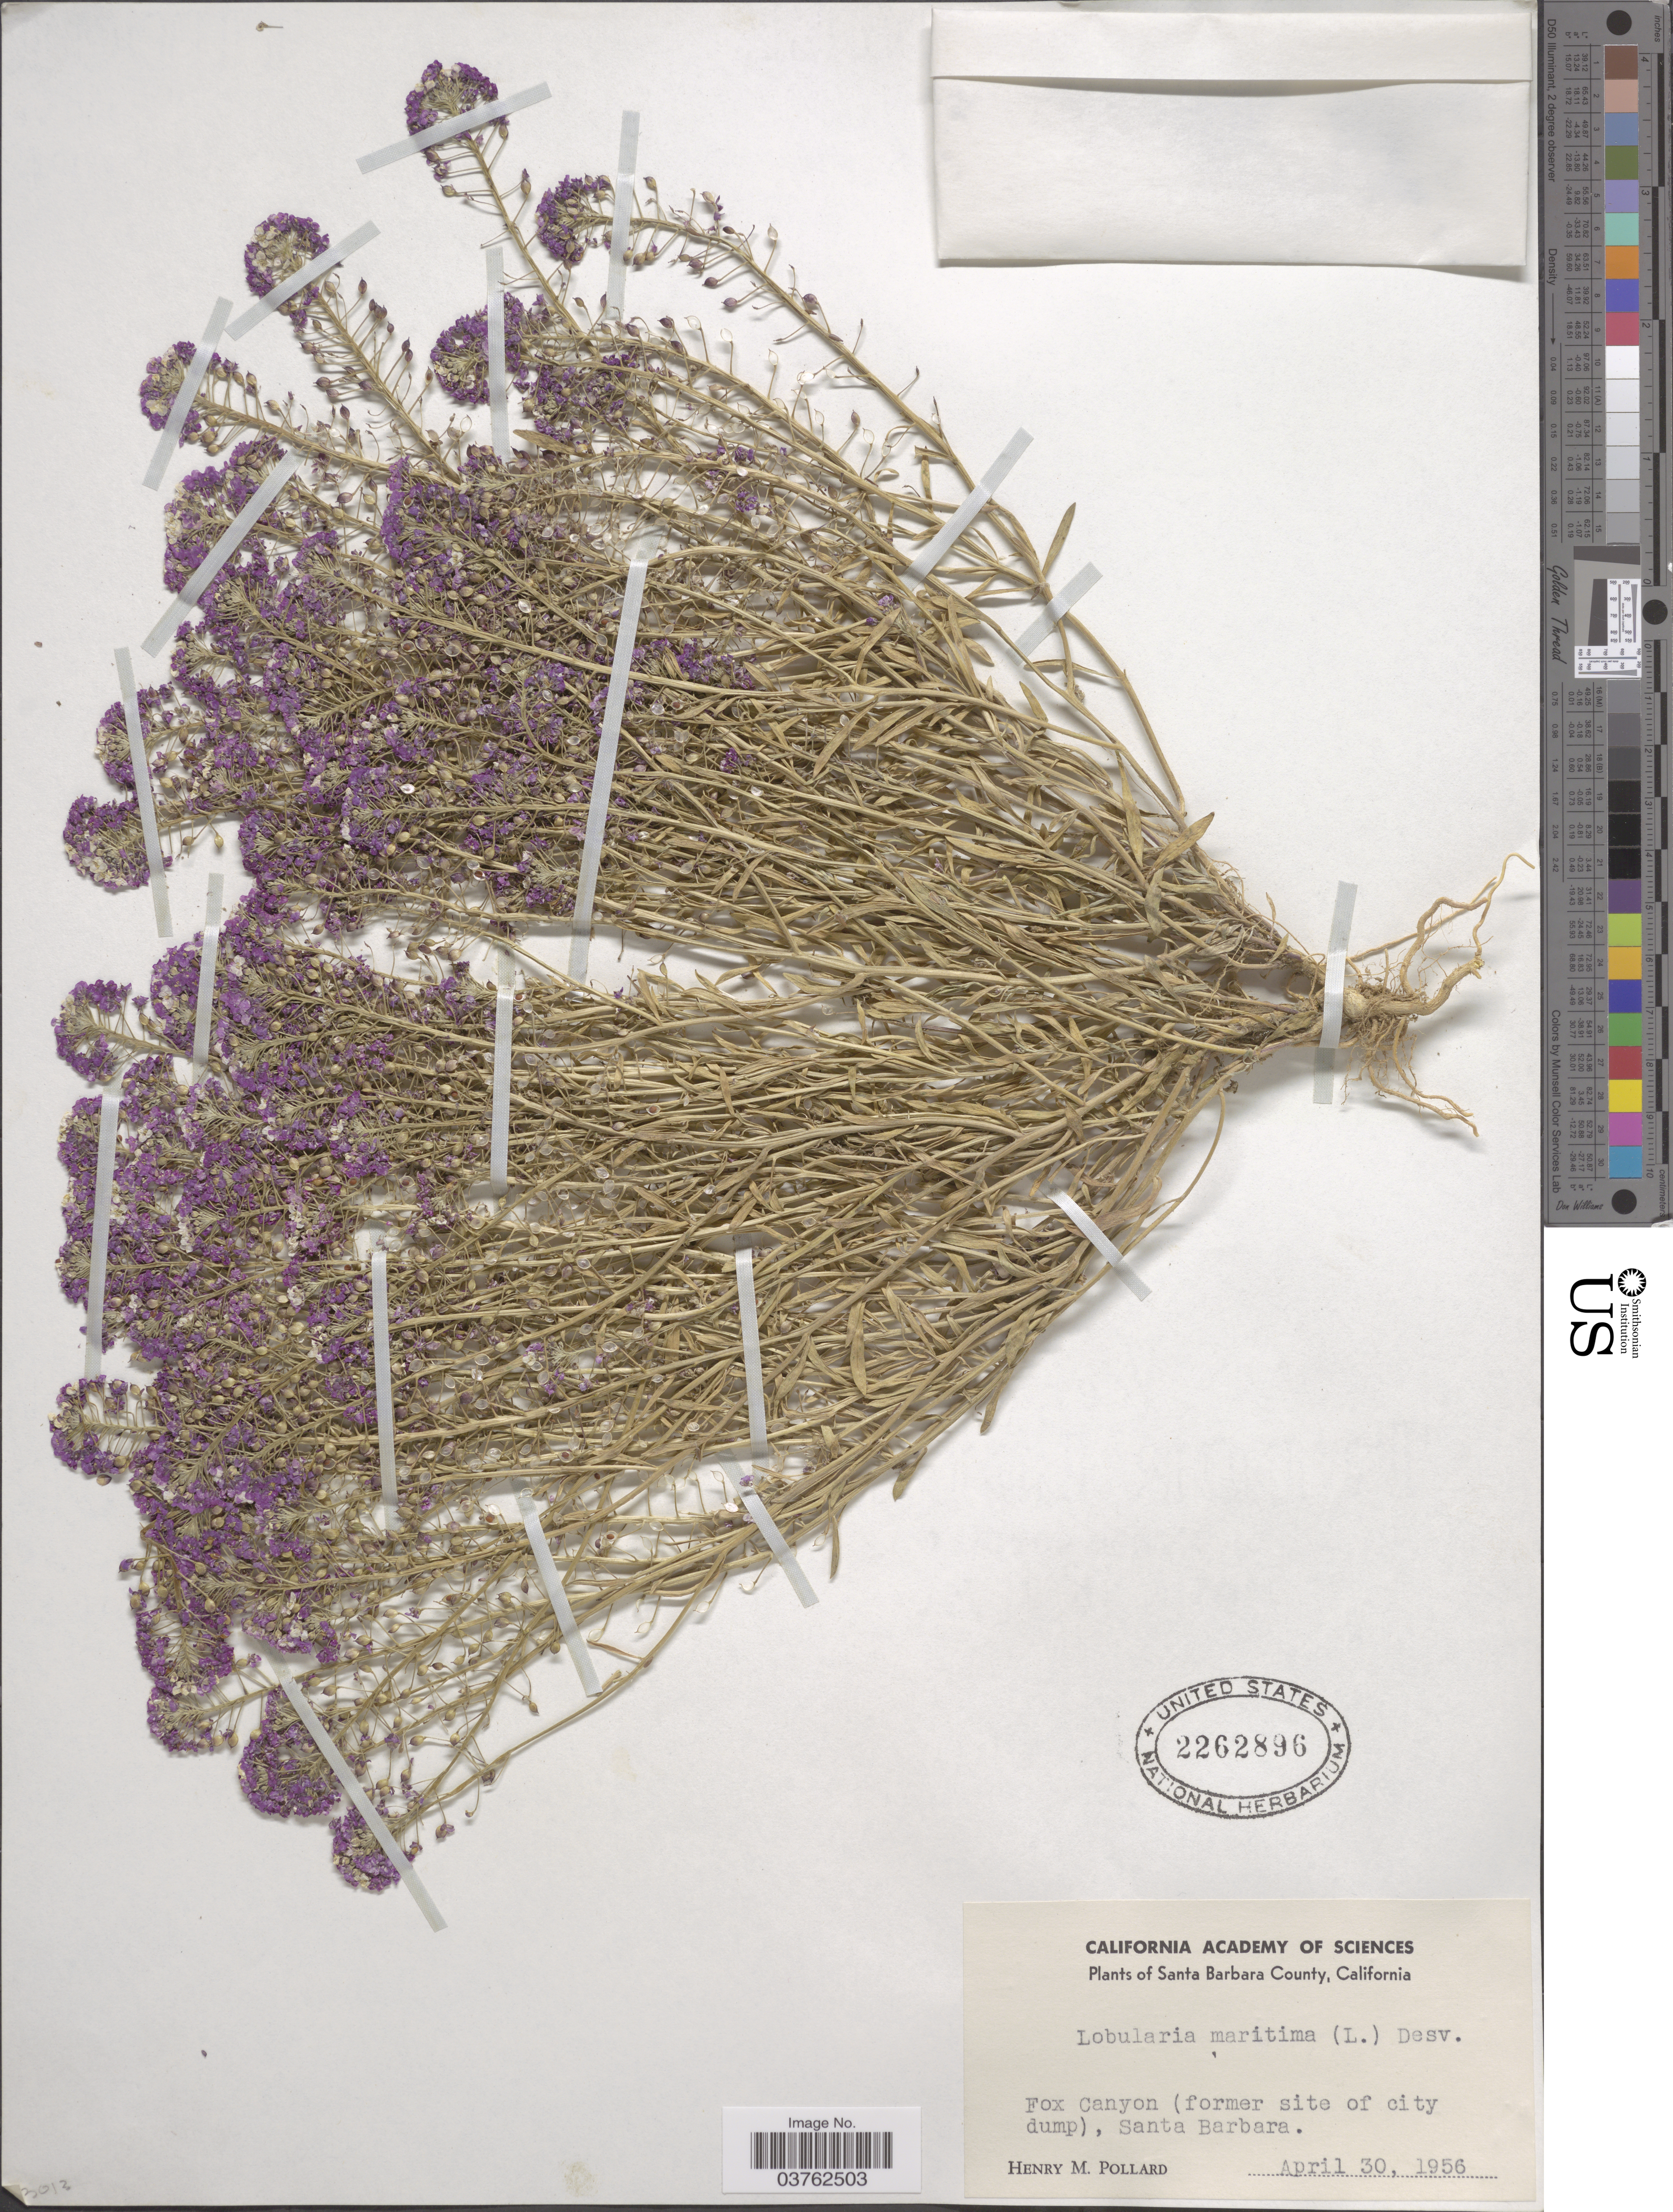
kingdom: Plantae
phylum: Tracheophyta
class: Magnoliopsida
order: Brassicales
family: Brassicaceae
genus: Lobularia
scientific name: Lobularia maritima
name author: (L.) Desv.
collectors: H. M. Pollard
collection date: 1956-04-30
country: United States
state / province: California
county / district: Santa Barbara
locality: Santa Barbara County. Fox Canyon (former site of city dump), Santa Barbara.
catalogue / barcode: US 2262896